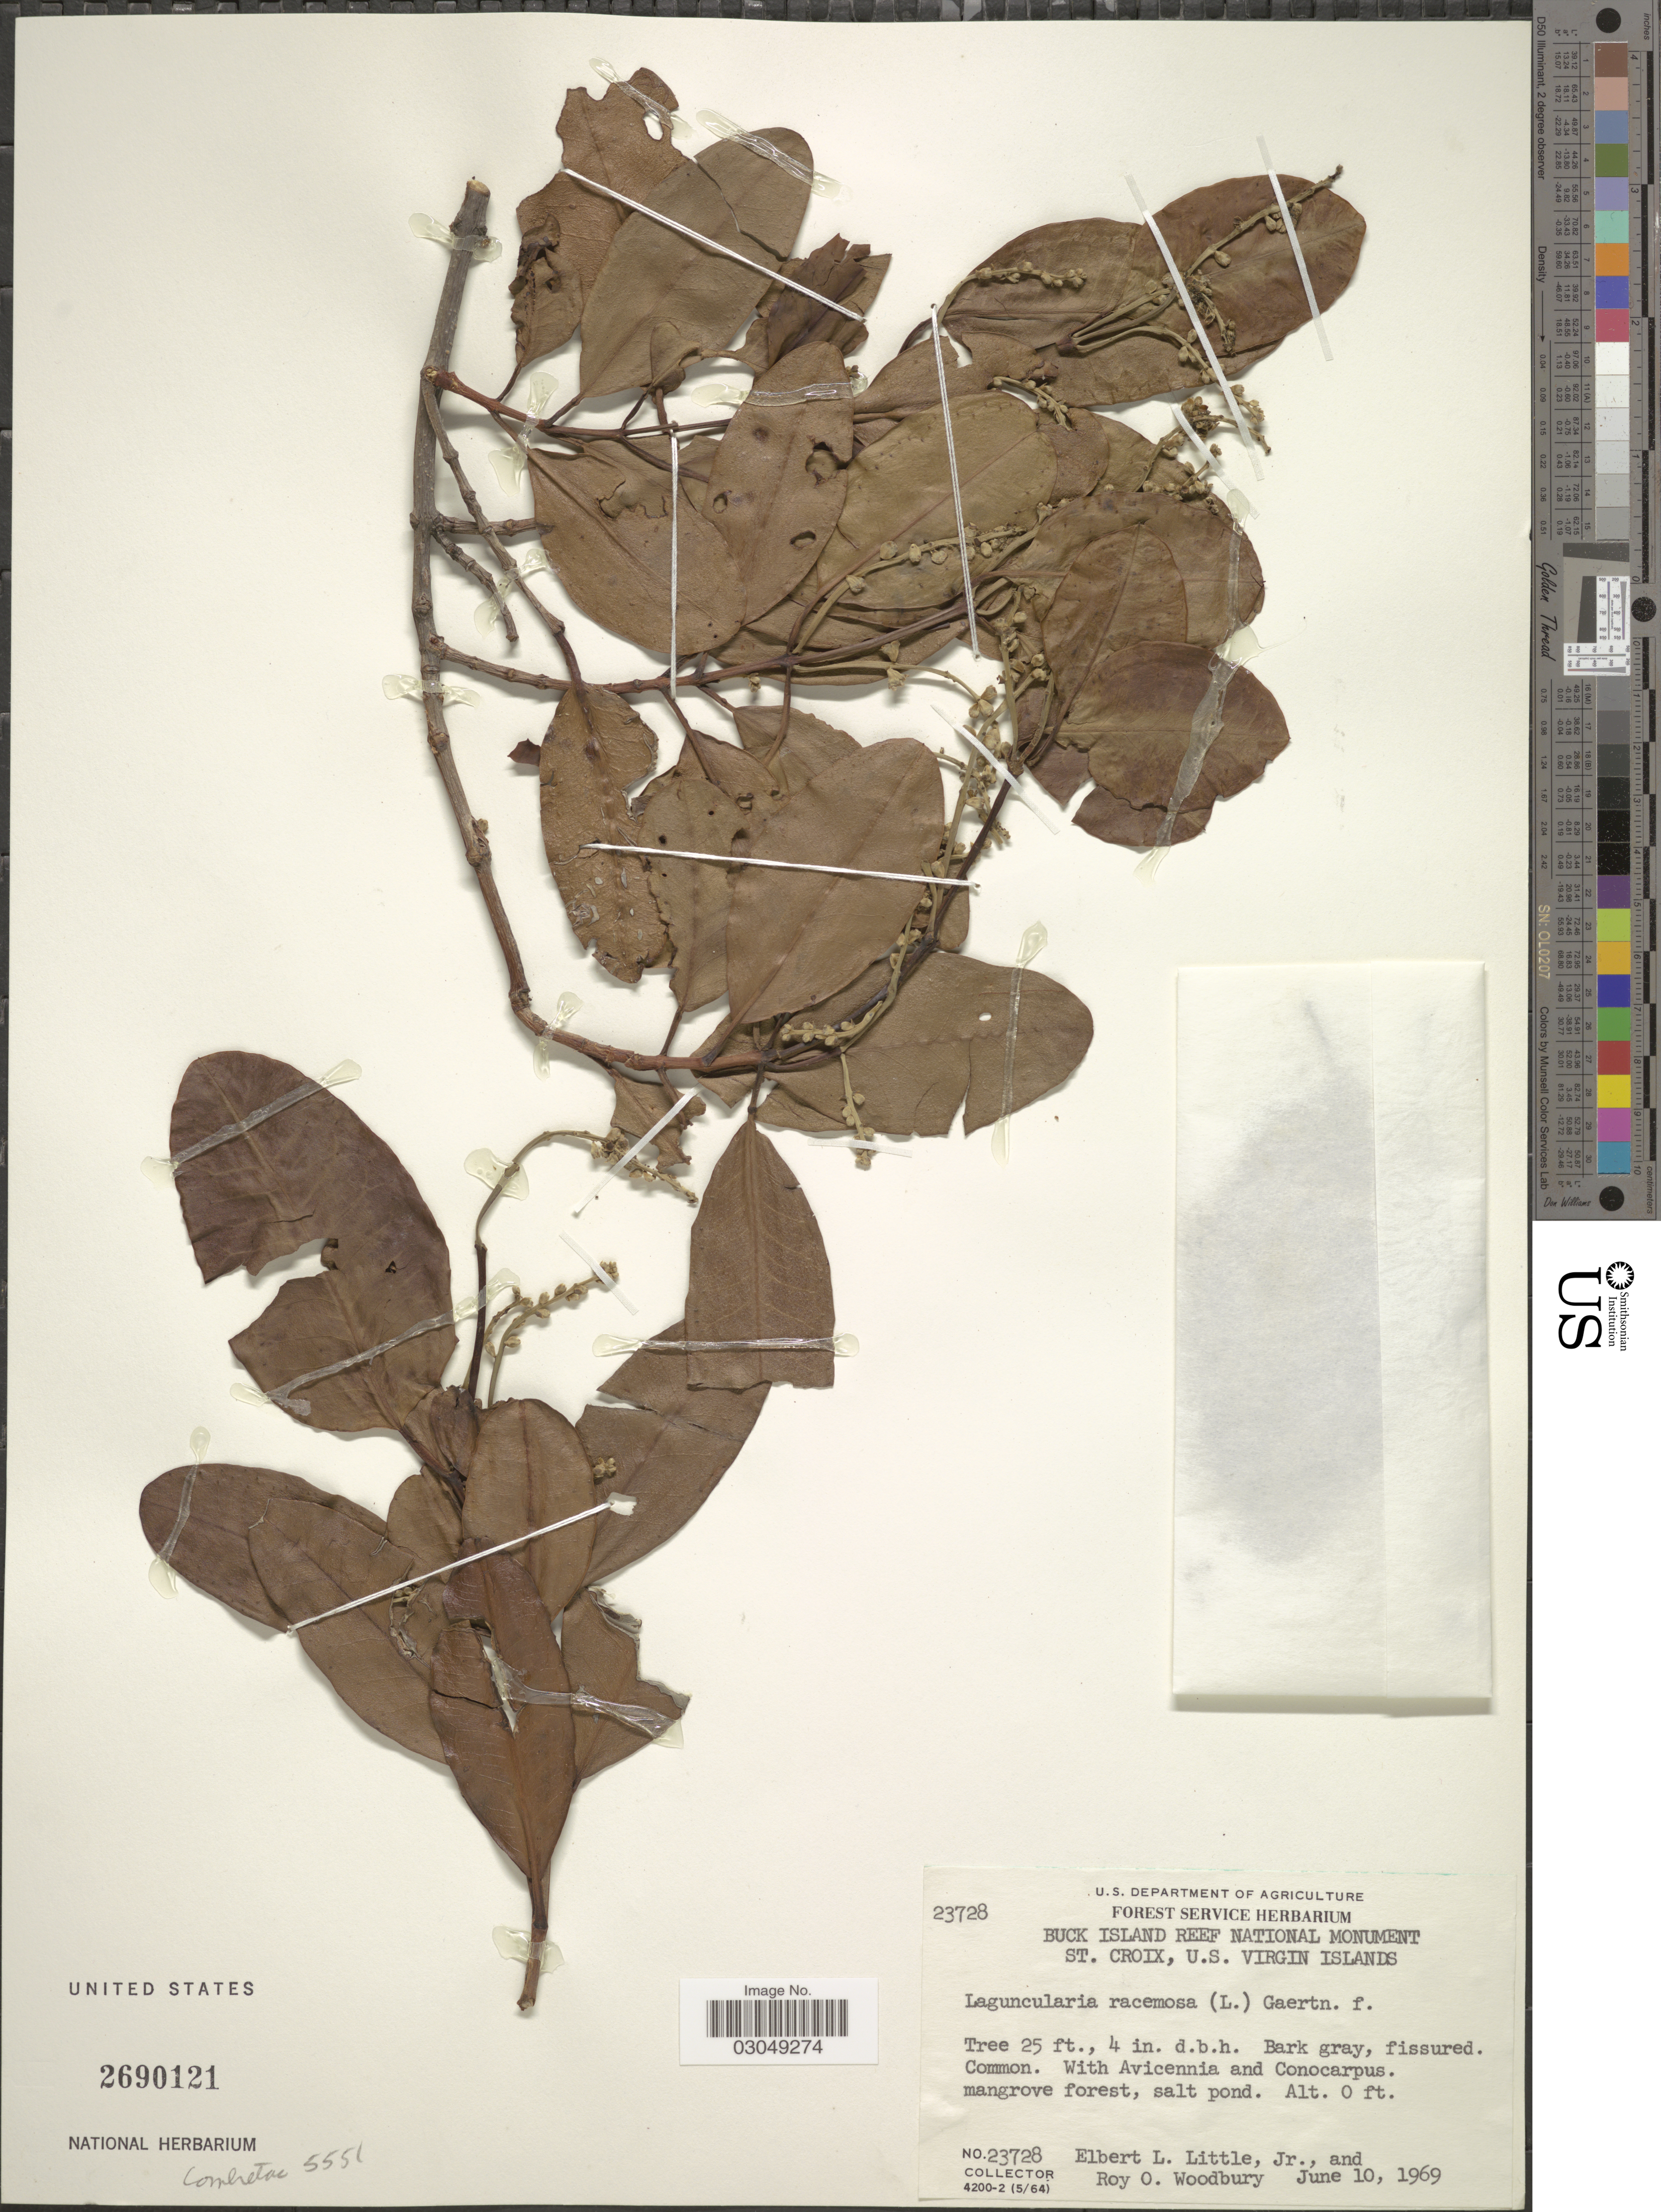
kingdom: Plantae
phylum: Tracheophyta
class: Magnoliopsida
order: Myrtales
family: Combretaceae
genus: Laguncularia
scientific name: Laguncularia racemosa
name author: (L.) C.F. Gaertn.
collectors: E. L. Little & R. Woodbury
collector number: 23728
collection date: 1969-06-10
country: U.S. Virgin Islands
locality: Buck Island Reef National Monument St. Croix.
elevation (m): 0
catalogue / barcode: US 2690121